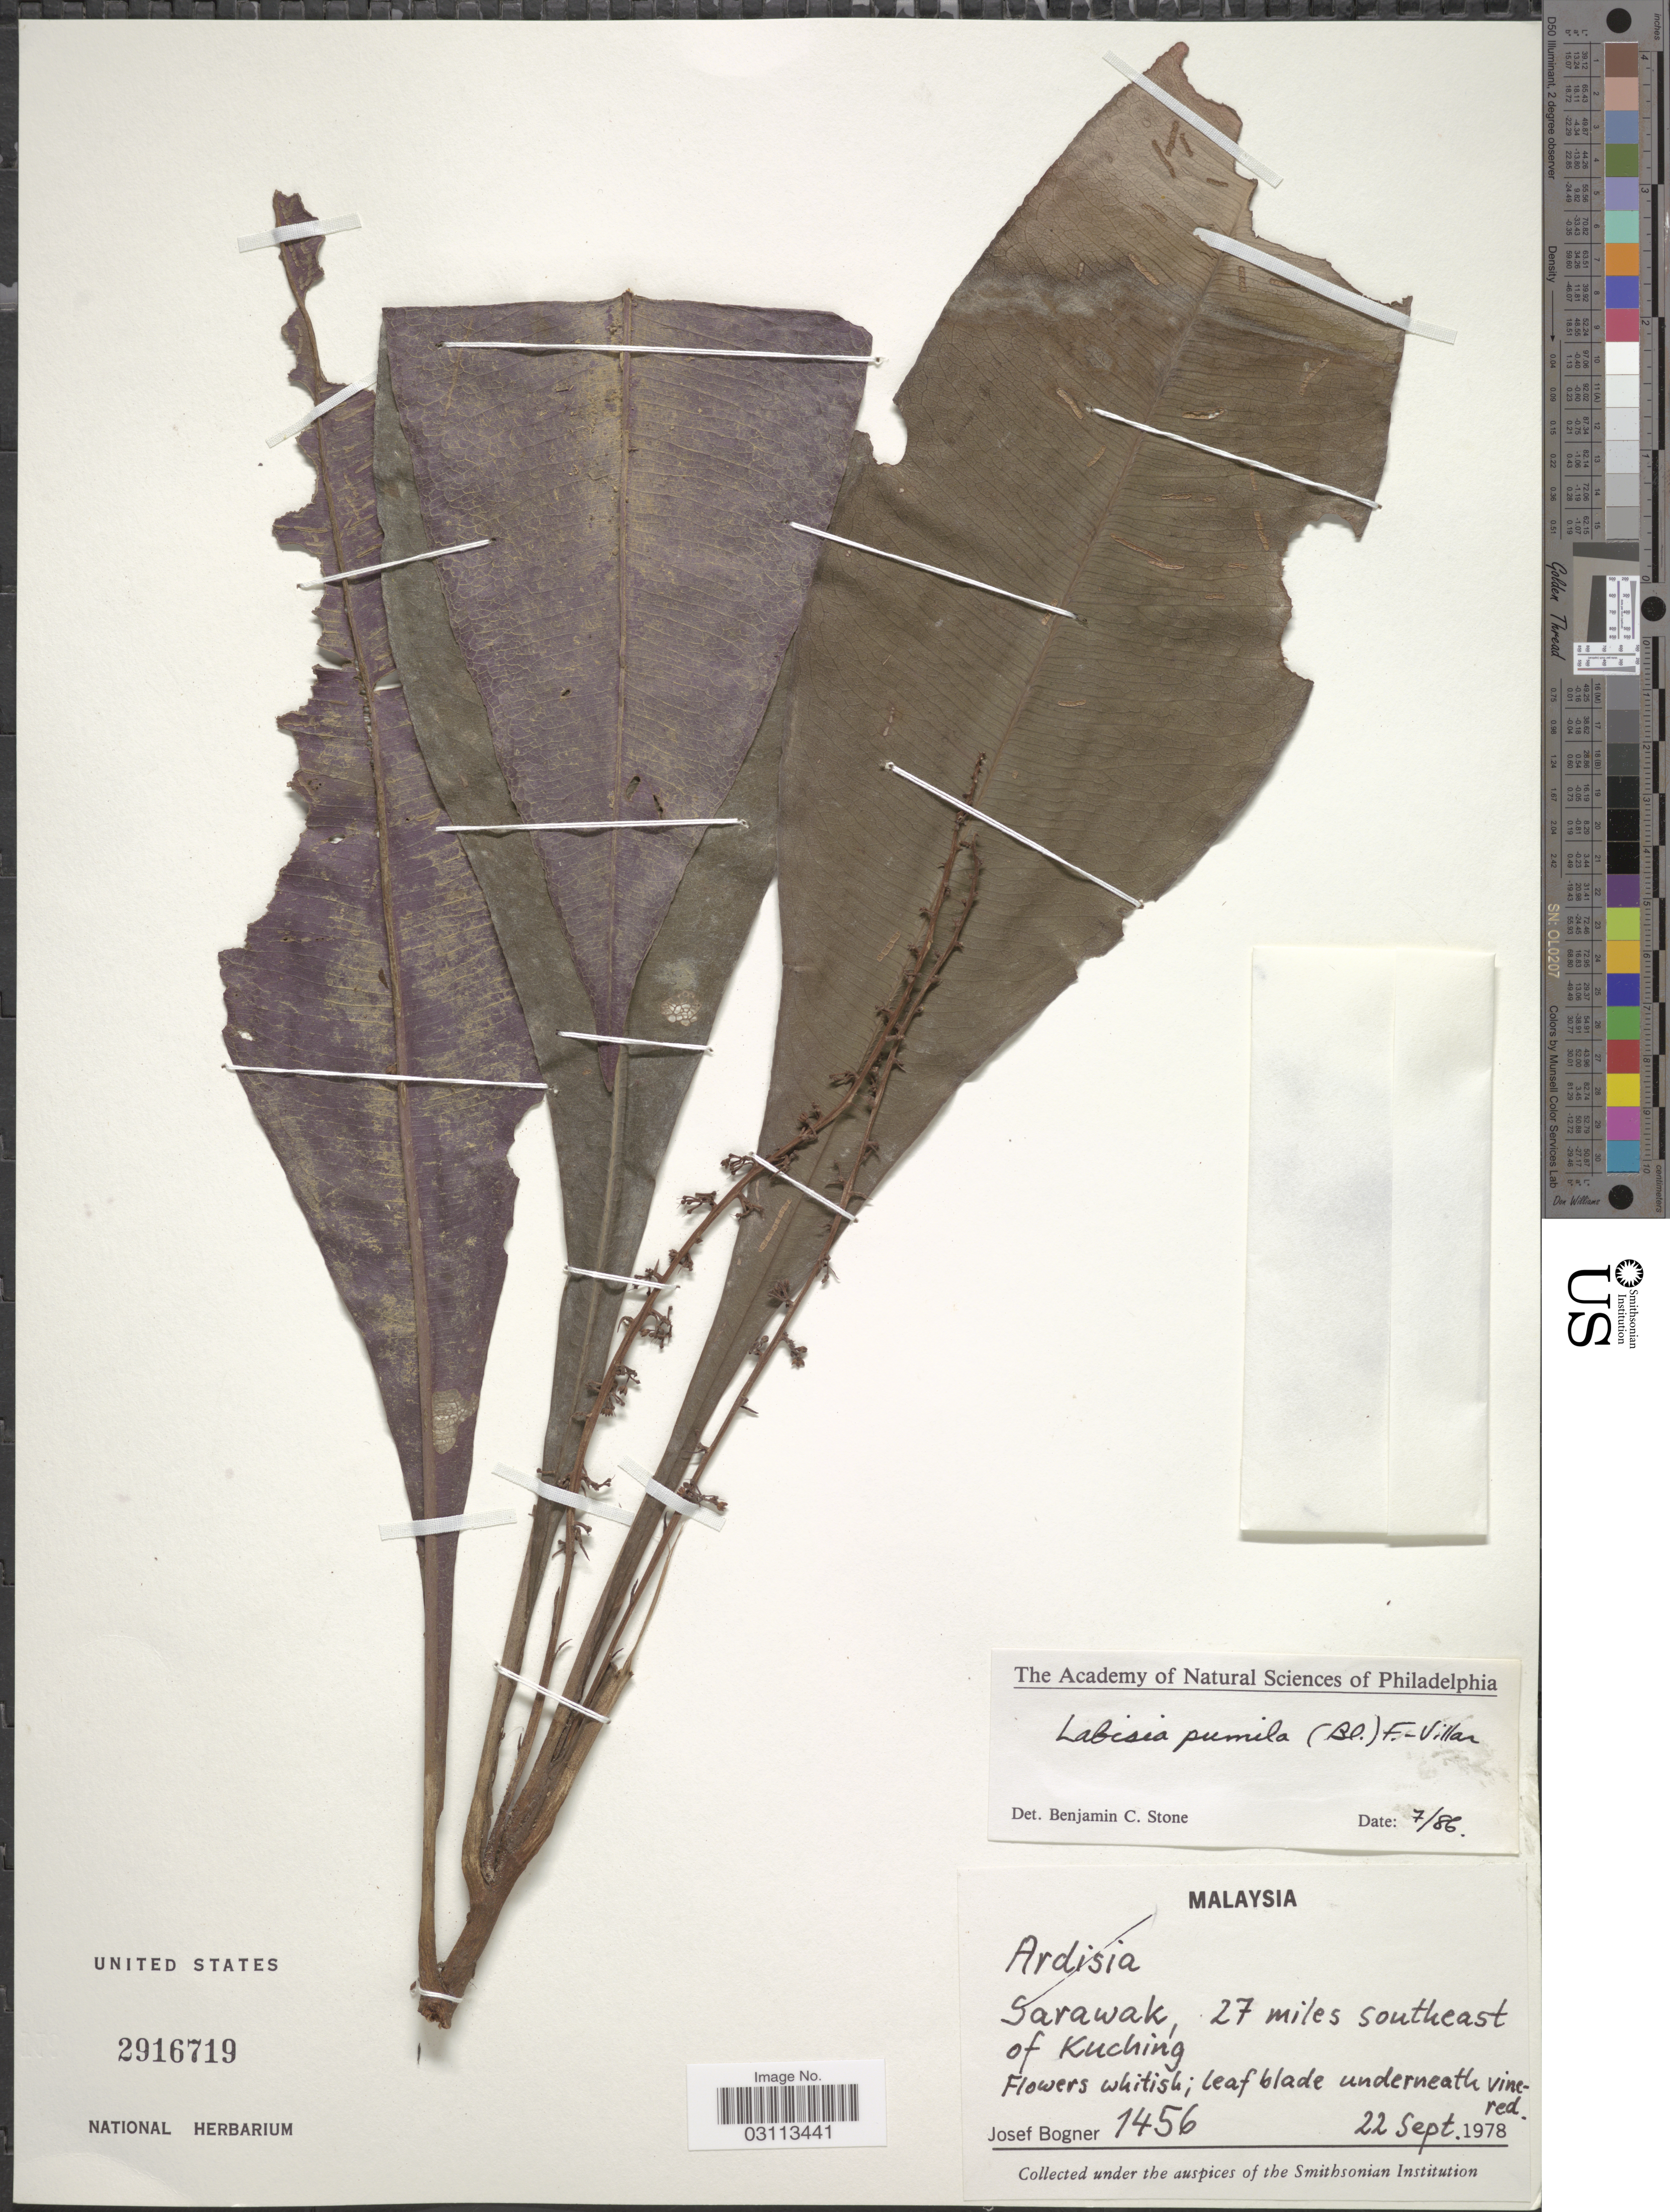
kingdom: Plantae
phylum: Tracheophyta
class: Magnoliopsida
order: Ericales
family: Primulaceae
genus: Labisia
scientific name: Labisia pumila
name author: (Blume) Fern.-Vill.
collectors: J. Bogner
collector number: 1456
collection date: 1978-09-22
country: Malaysia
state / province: Sarawak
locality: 27 miles southeast of Kuching.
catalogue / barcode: US 2916719